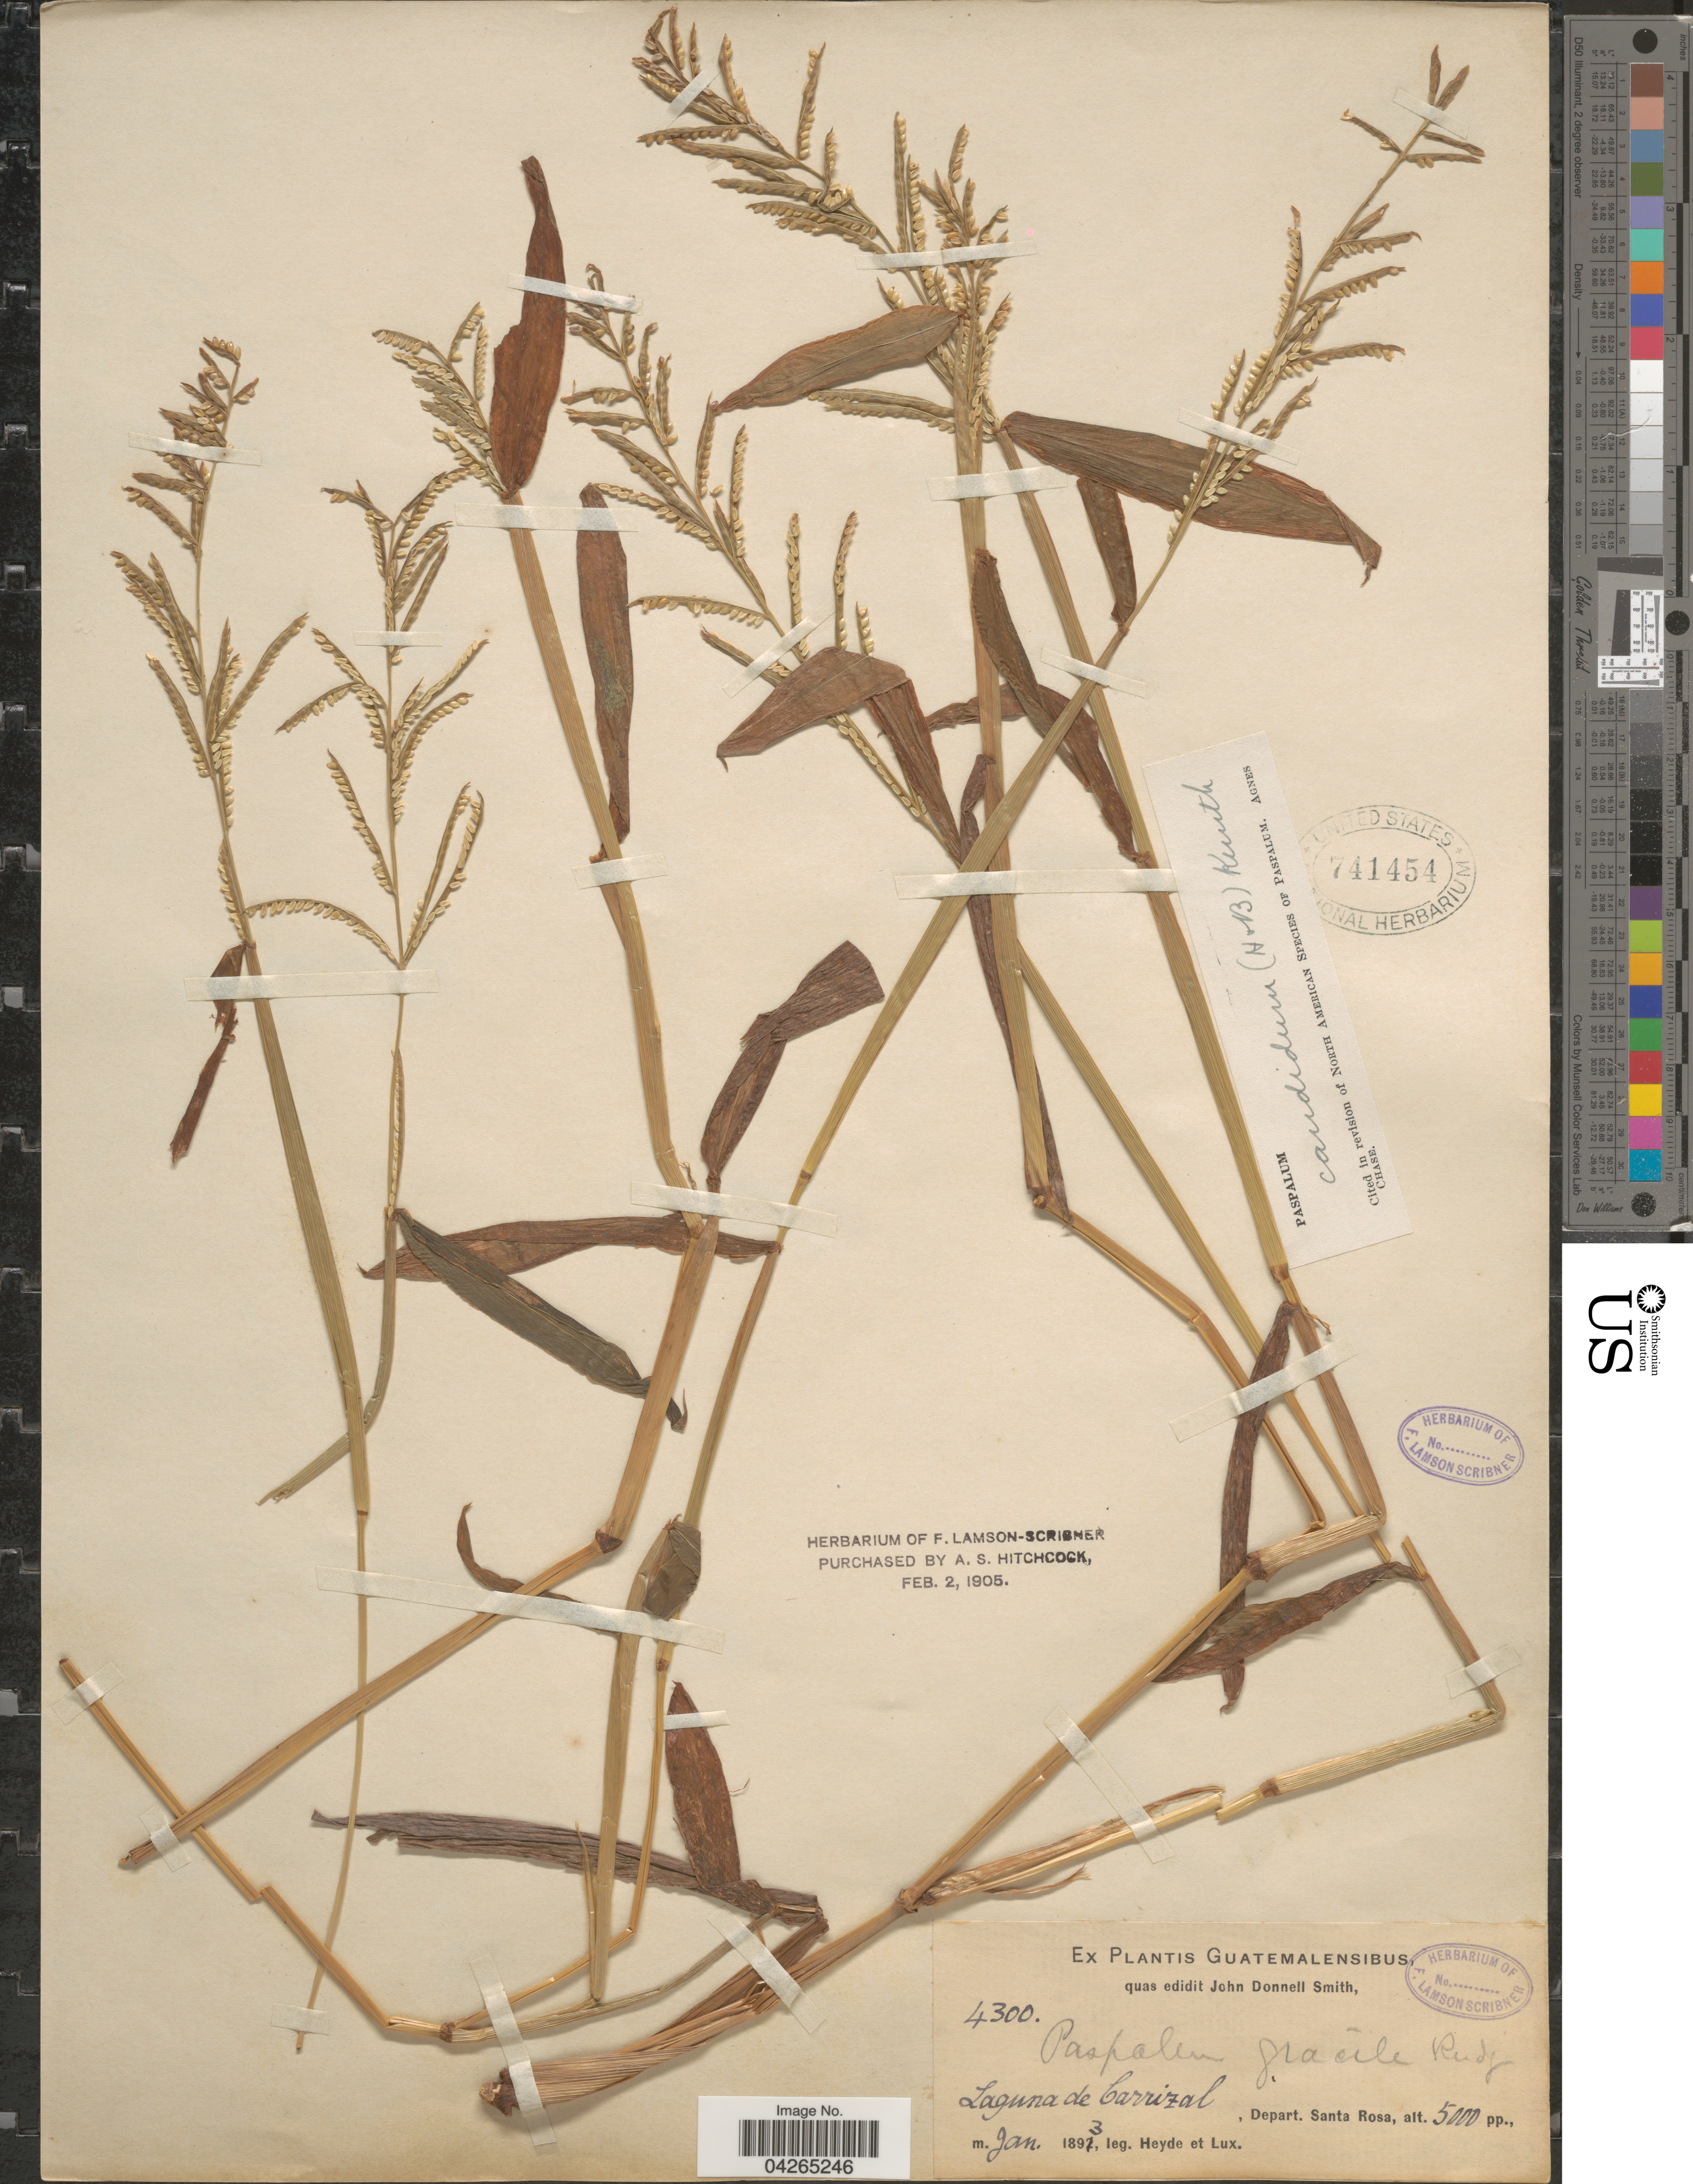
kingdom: Plantae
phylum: Tracheophyta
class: Liliopsida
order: Poales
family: Poaceae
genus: Paspalum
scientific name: Paspalum candidum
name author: (Humb. & Bonpl. ex Fleugge) Kunth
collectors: Heyde & Lux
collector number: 4300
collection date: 1893-01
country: Guatemala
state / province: Santa Rosa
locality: Guatemalensibus. Laguna de Carrizal, Depart. Santa Rosa.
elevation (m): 1524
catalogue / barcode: US 741454